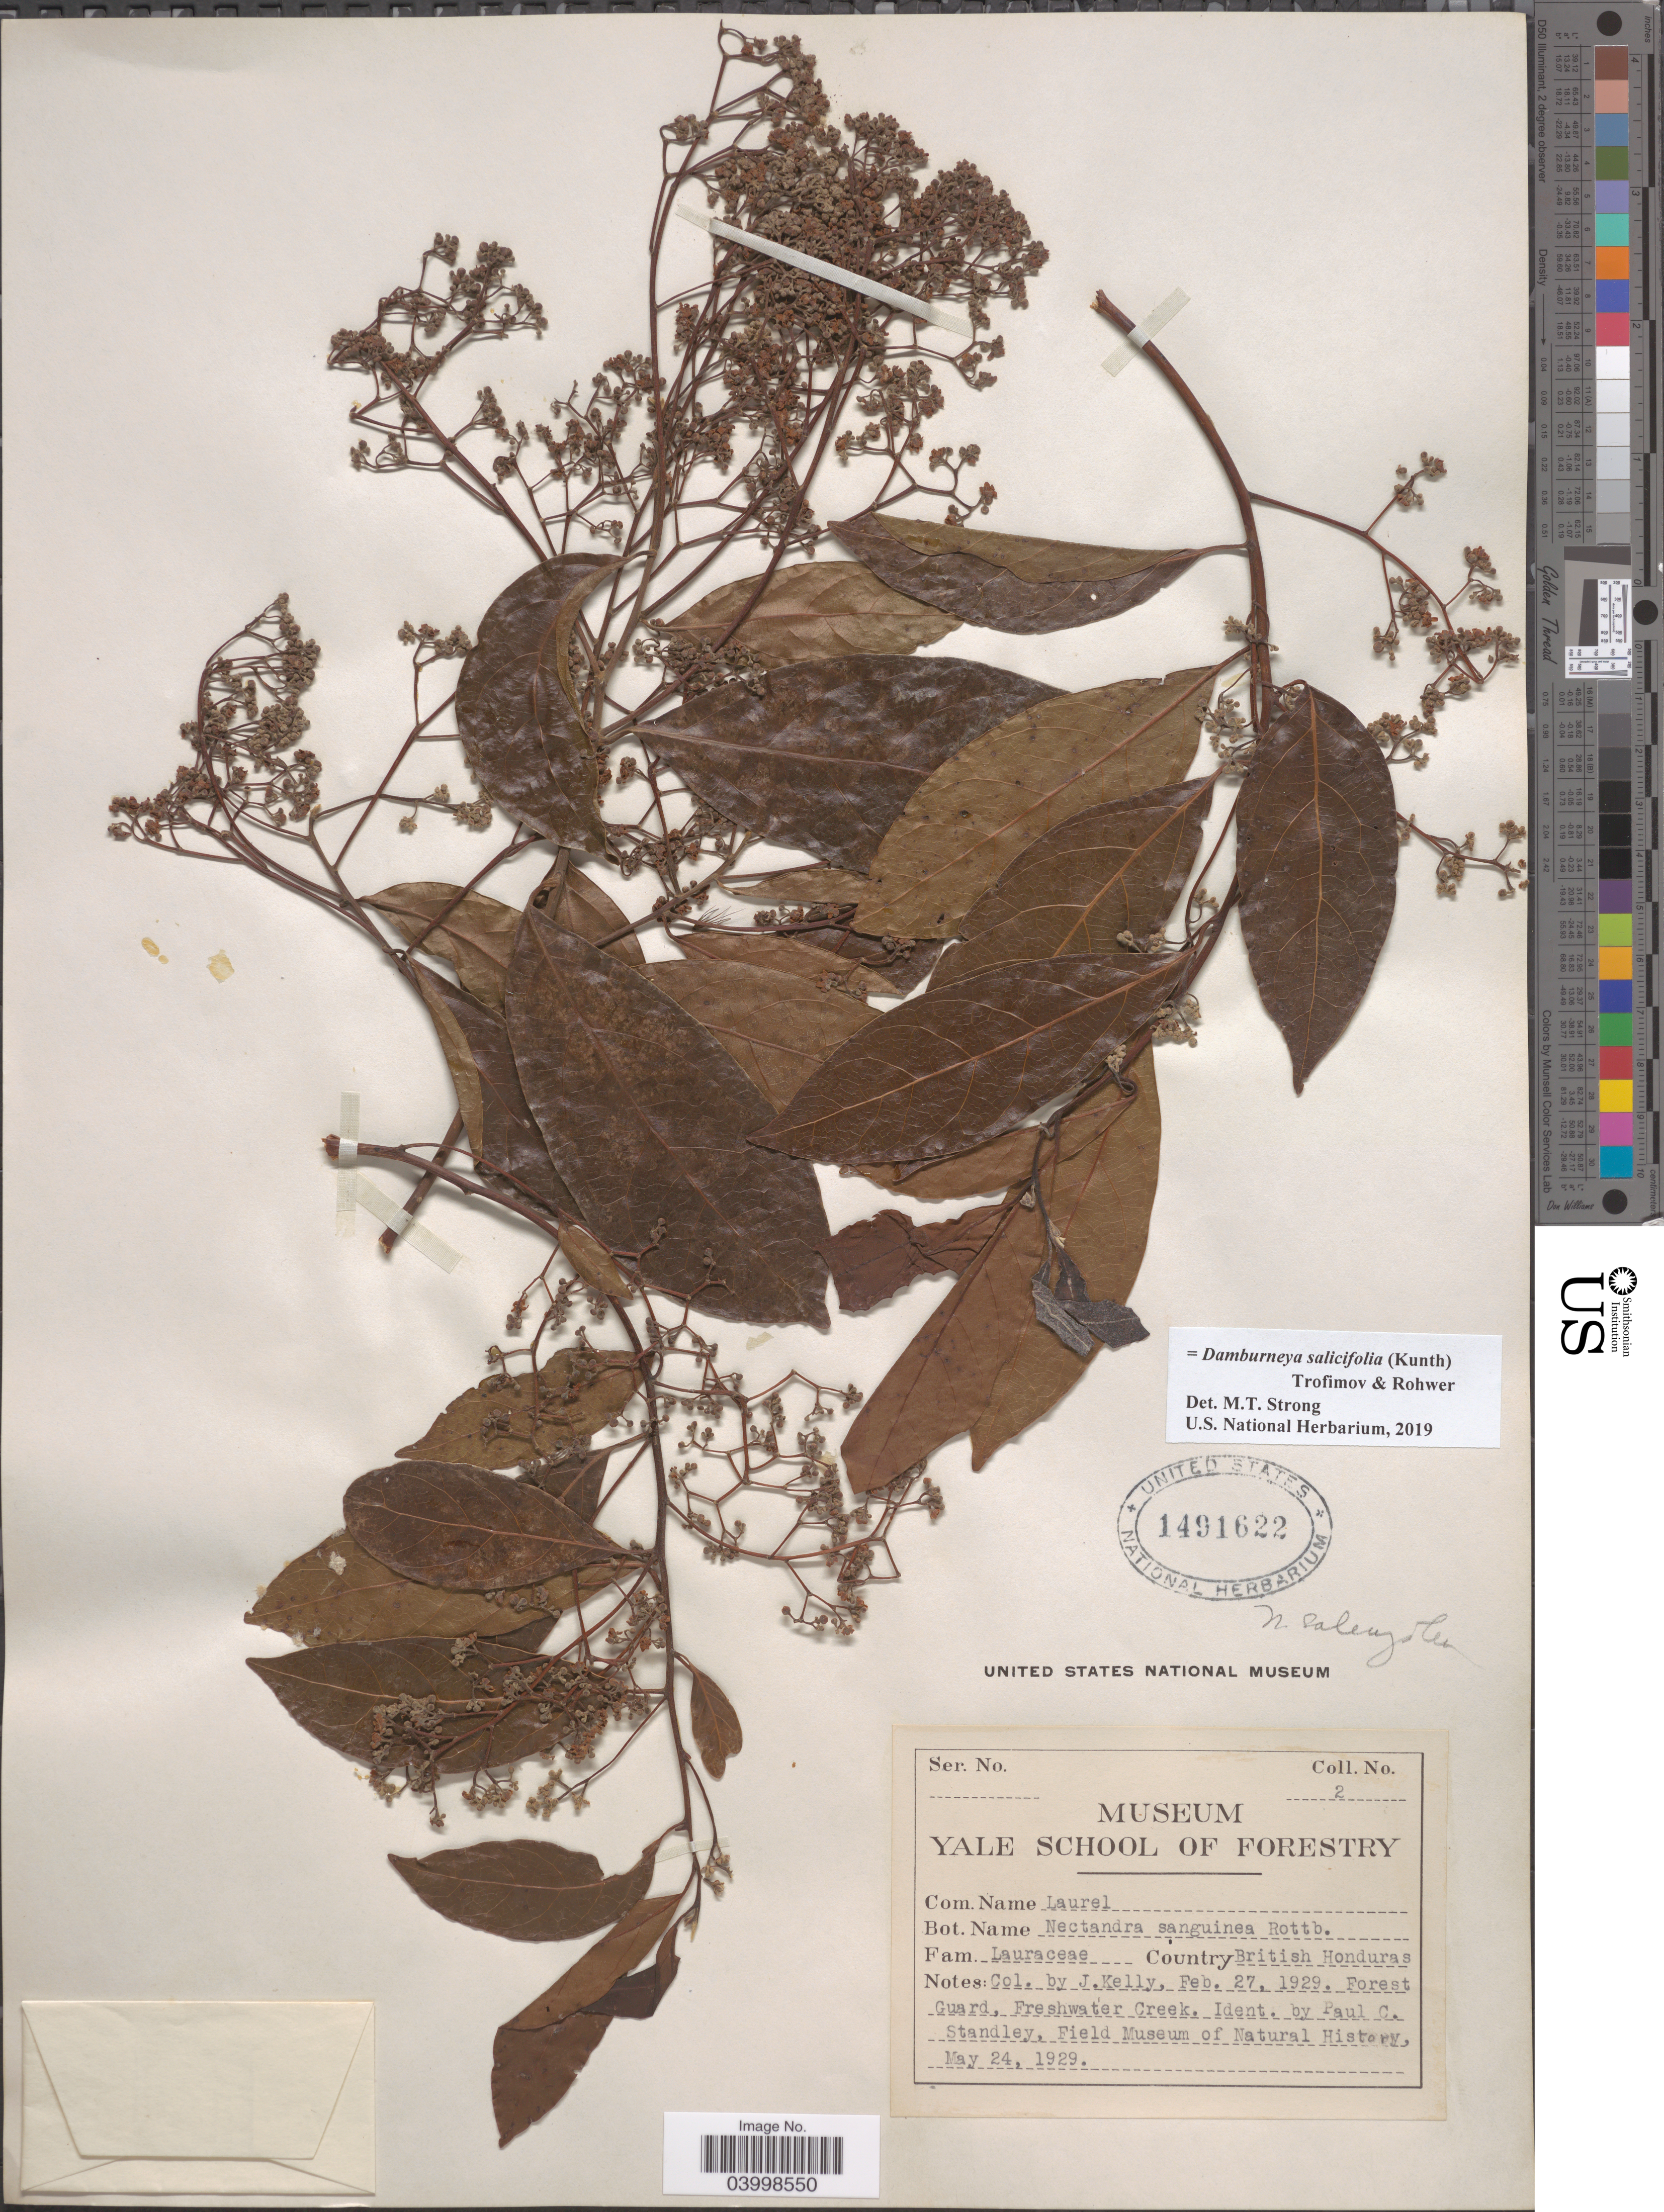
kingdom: Plantae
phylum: Tracheophyta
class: Magnoliopsida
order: Laurales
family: Lauraceae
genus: Damburneya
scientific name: Damburneya salicifolia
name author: (Kunth) Trofimov & Rohwer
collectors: J. Kelly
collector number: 2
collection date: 1929-02-27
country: Belize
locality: British Honduras. Forest Guard, Freshwater Creek.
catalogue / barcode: US 1491622